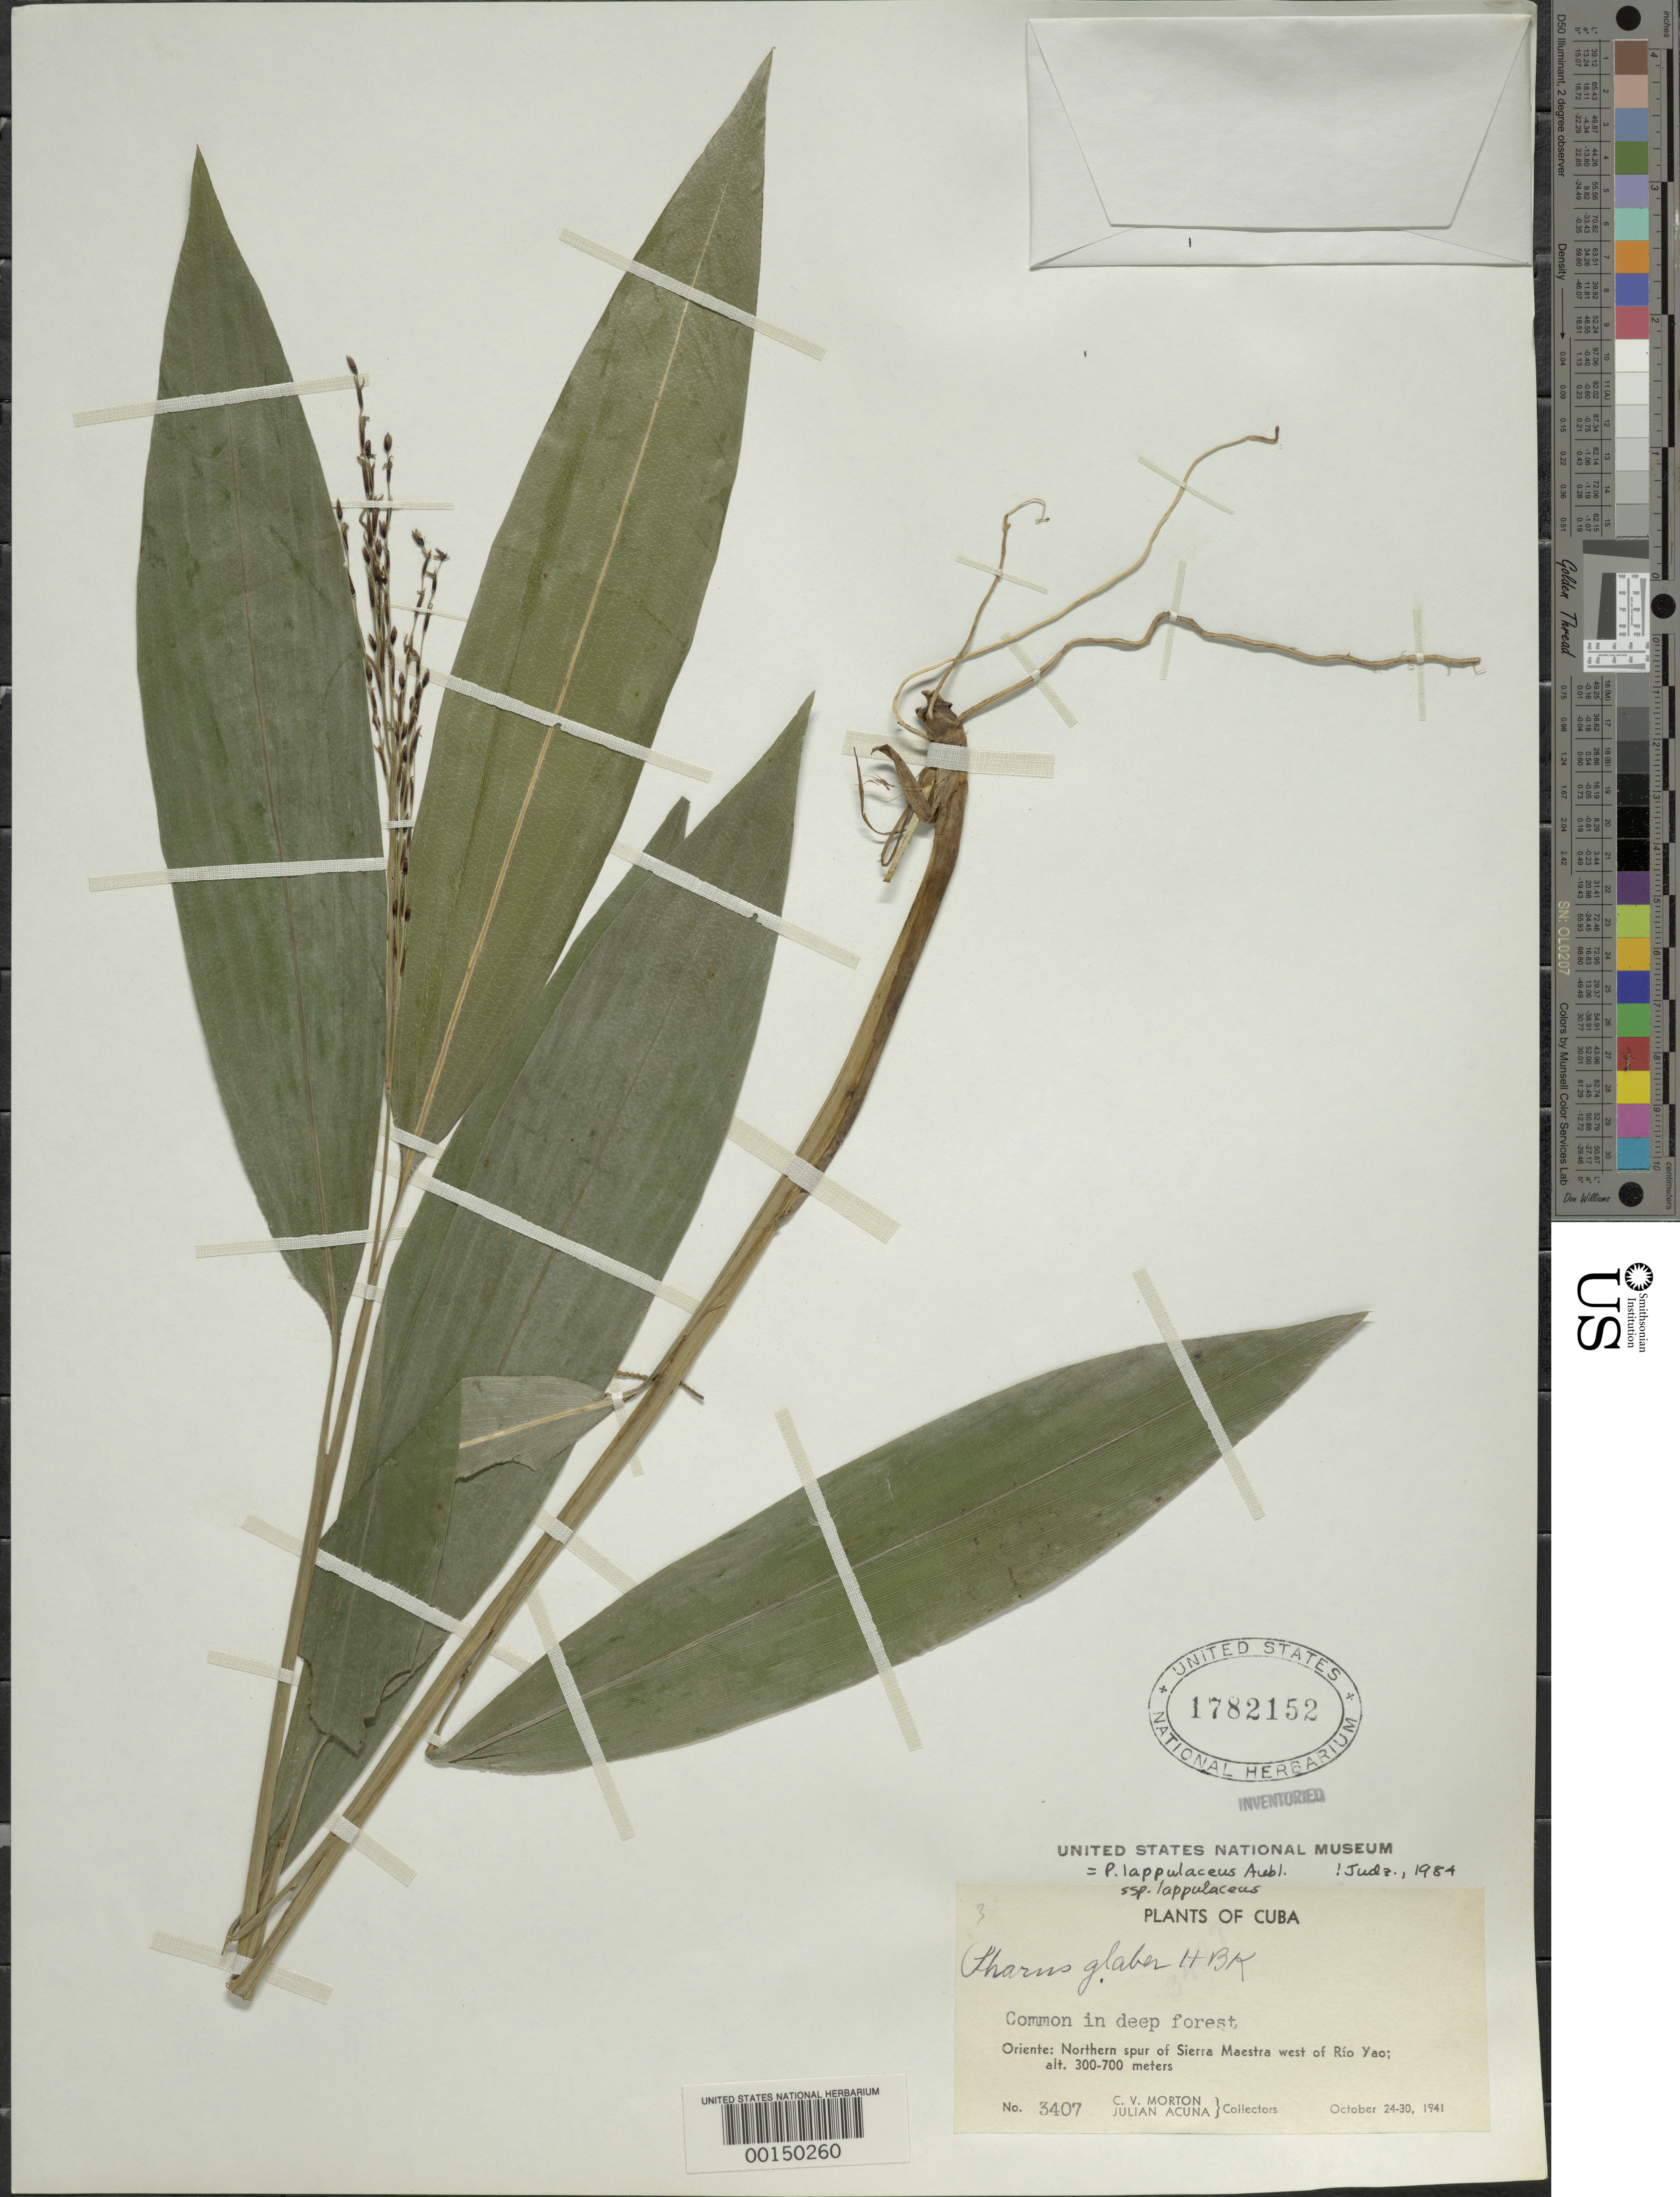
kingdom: Plantae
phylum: Tracheophyta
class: Liliopsida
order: Poales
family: Poaceae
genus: Pharus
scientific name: Pharus lappulaceus subsp. lappulaceus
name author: Aubl.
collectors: C. V. Morton & J. B. Acuña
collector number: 3407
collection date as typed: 24 Oct 1941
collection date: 1941-10-24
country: Cuba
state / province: Oriente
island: Greater Antilles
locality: Sierra maestra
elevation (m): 300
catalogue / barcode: US 1782152